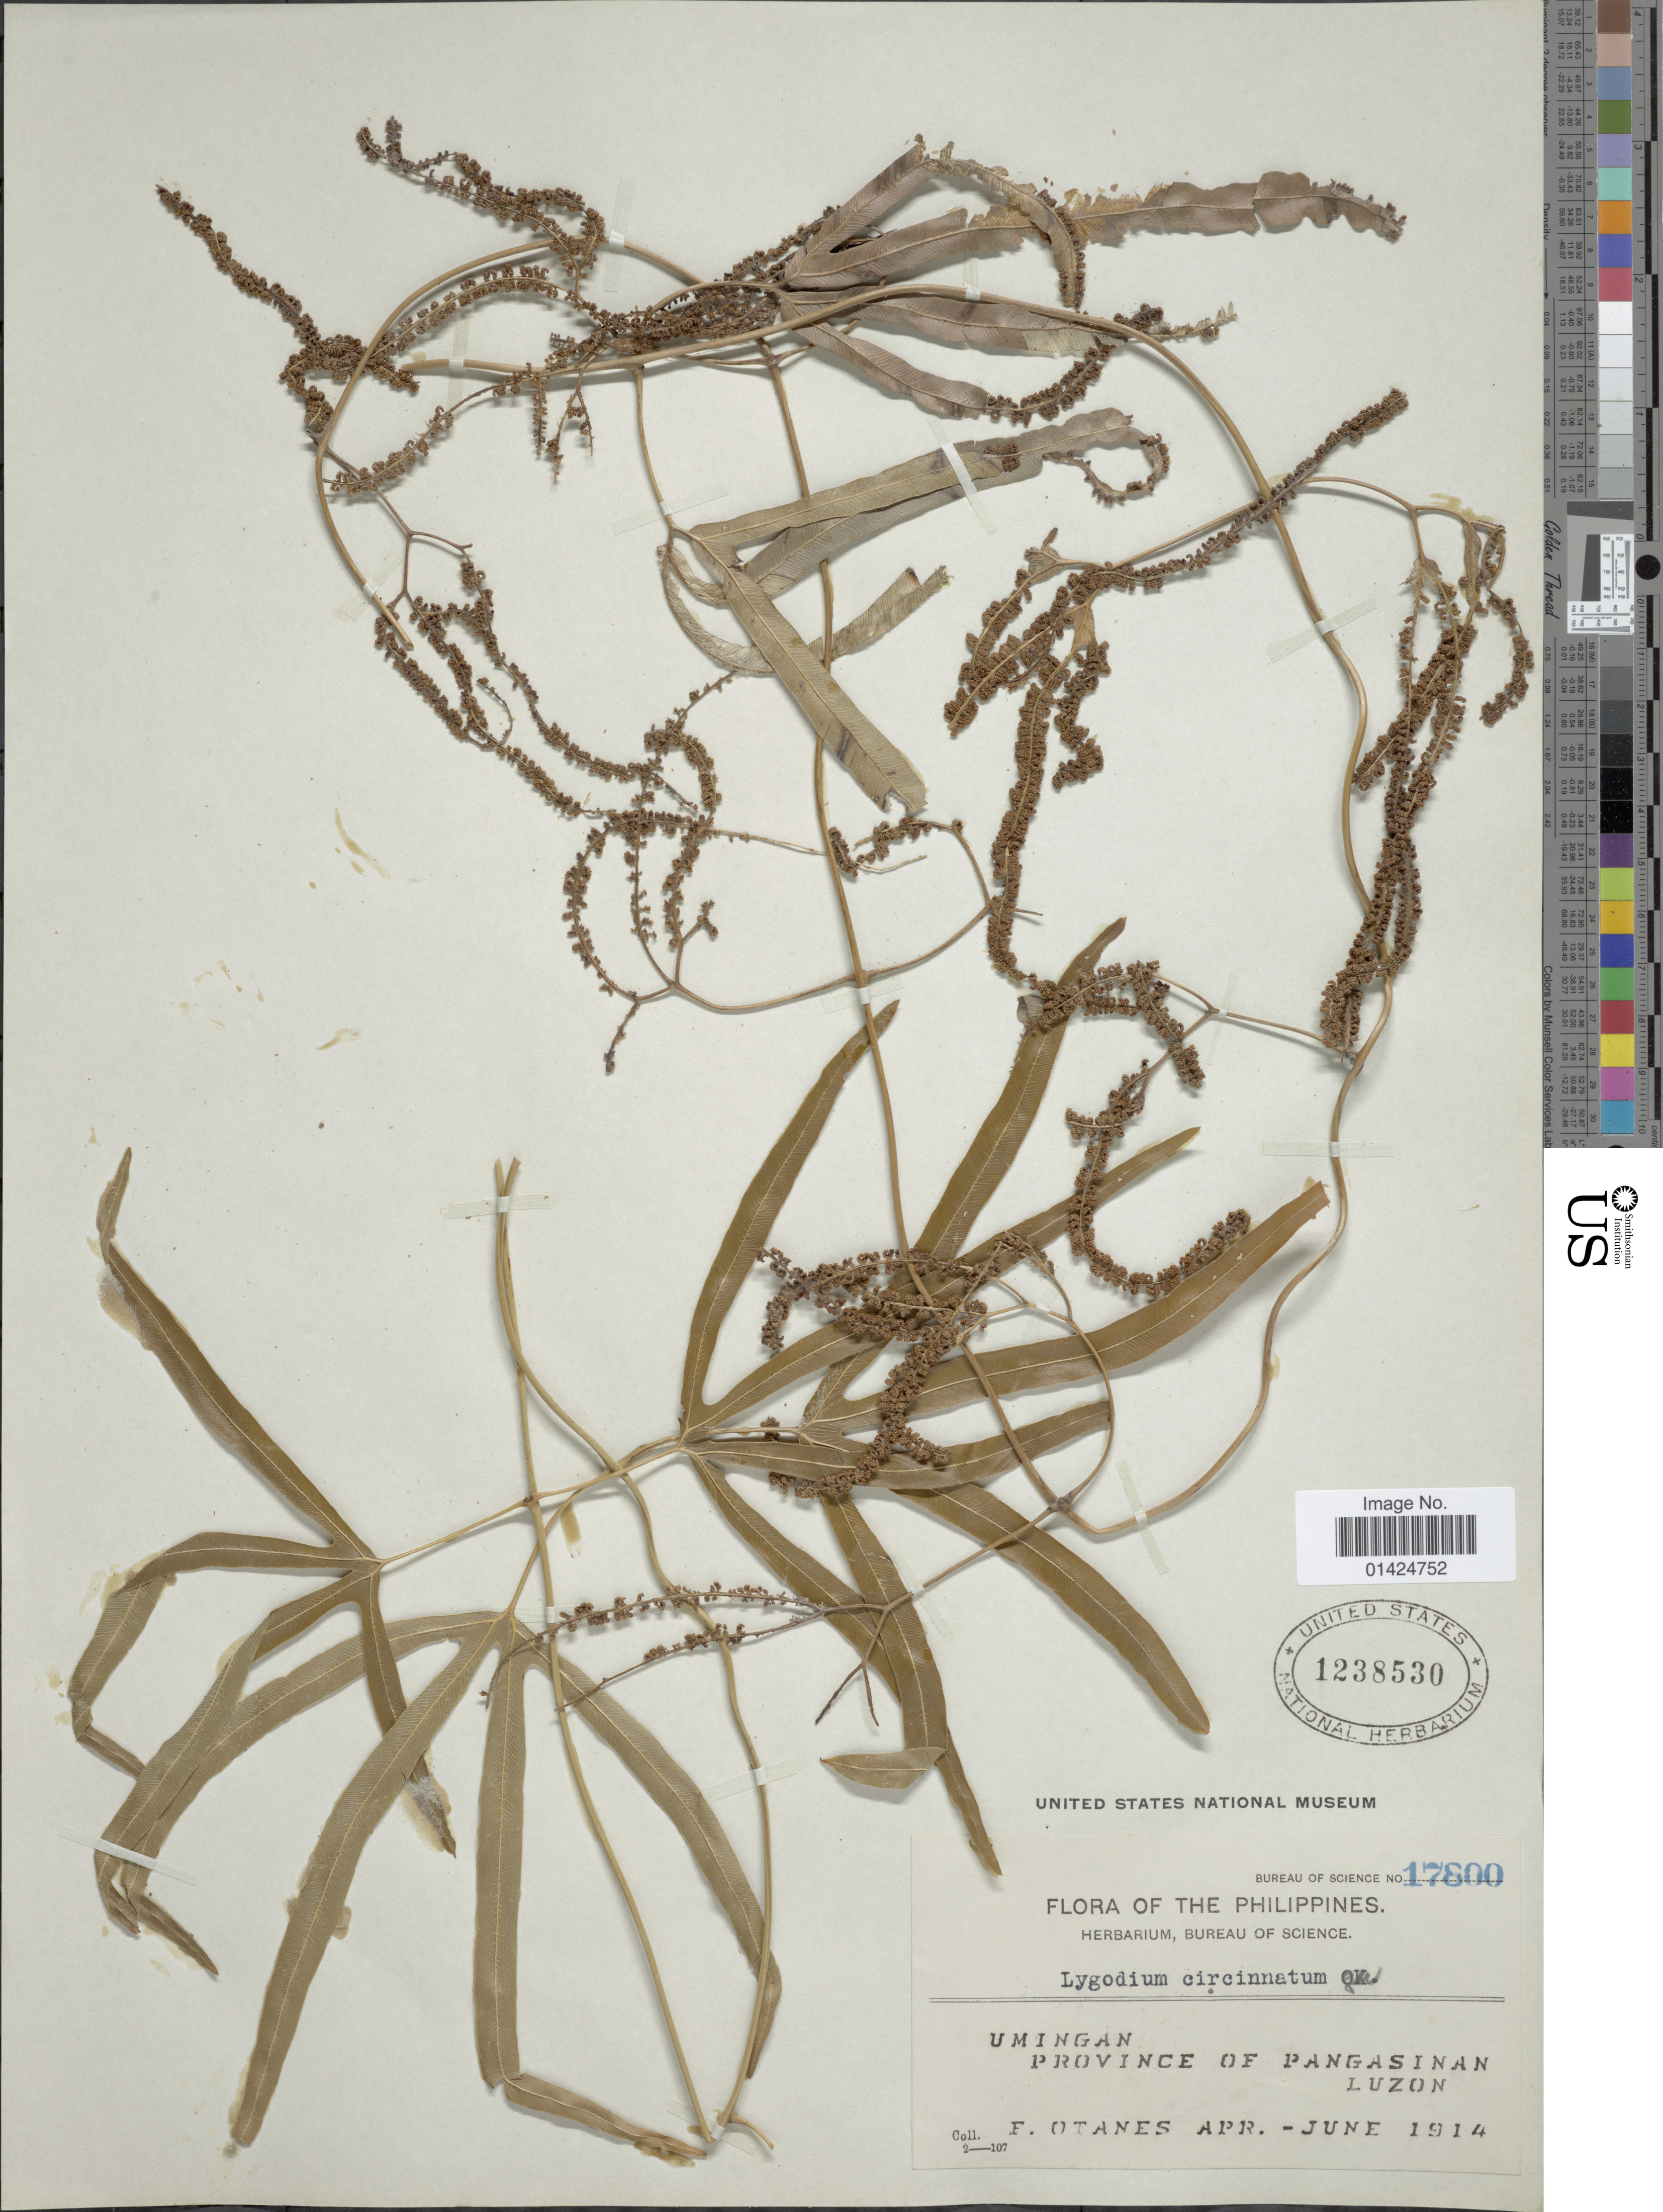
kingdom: Plantae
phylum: Tracheophyta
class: Polypodiopsida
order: Schizaeales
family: Lygodiaceae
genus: Lygodium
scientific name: Lygodium circinnatum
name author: (Burm. f.) Sw.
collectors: F. Q. Otanes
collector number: Bureau of Science 17800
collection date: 1914-04/1914-06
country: Philippines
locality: Umingan Province of Pangasinan Luzon.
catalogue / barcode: US 1238530